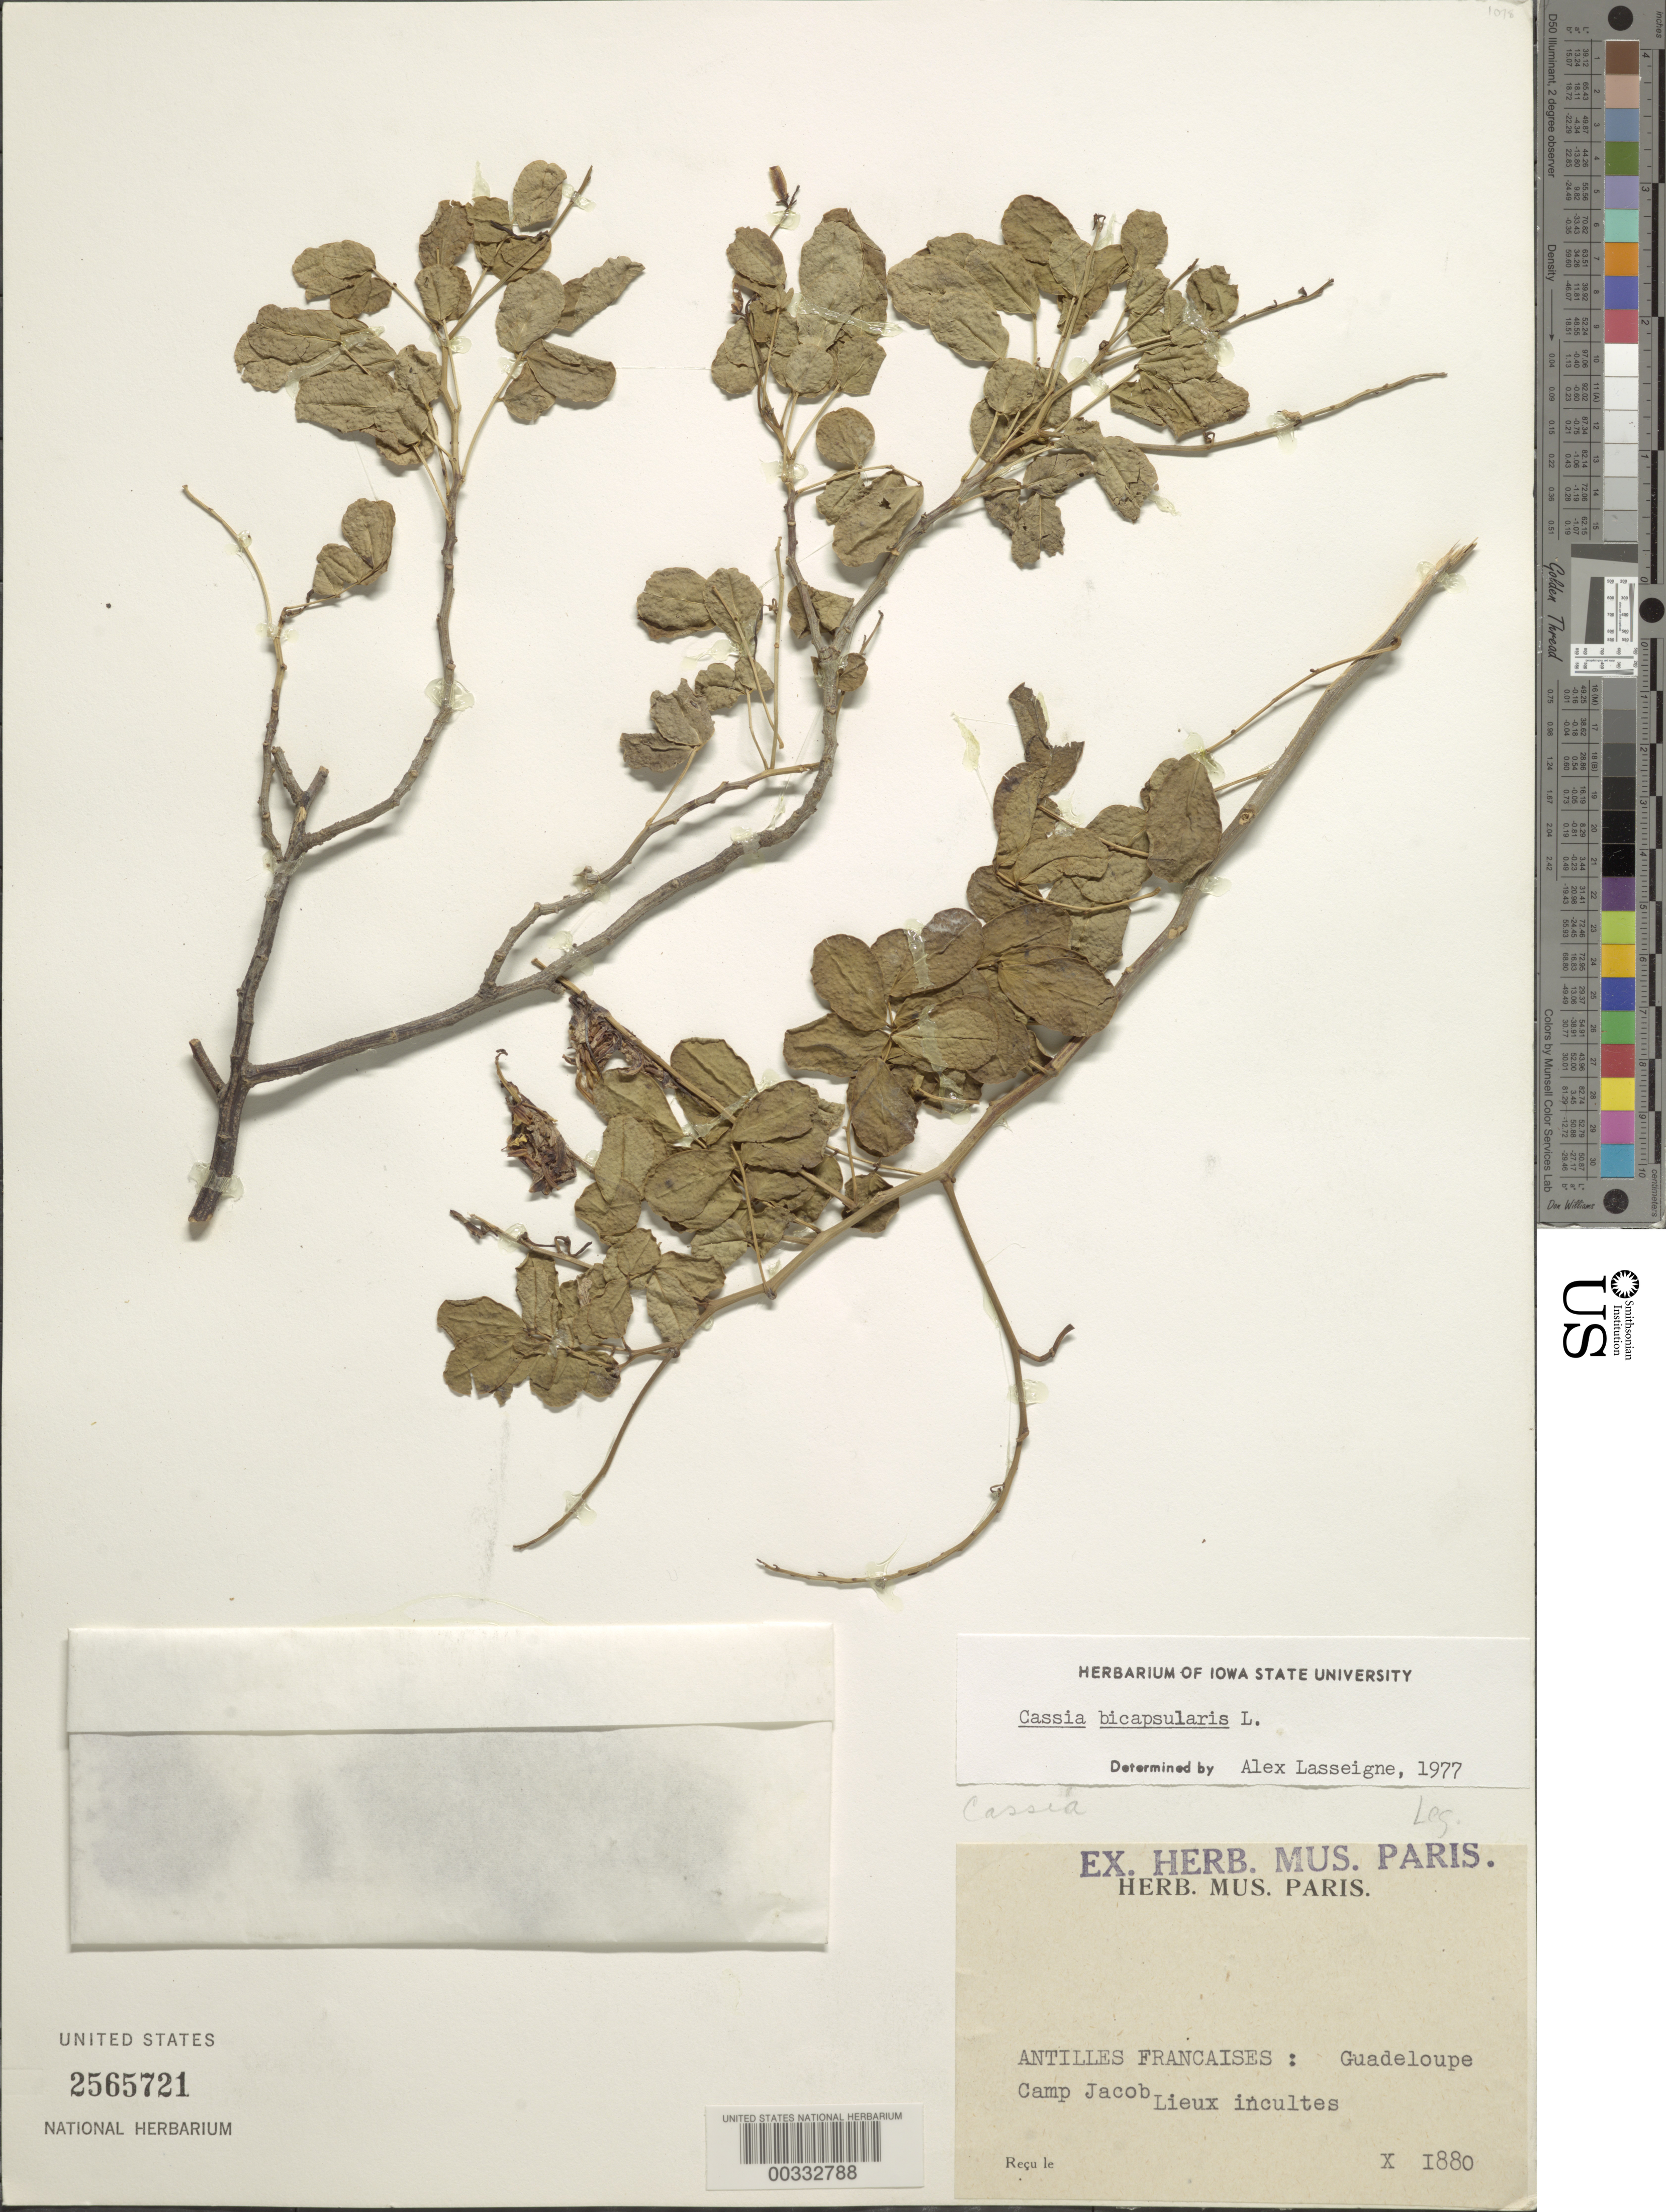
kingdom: Plantae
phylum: Tracheophyta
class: Magnoliopsida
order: Fabales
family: Fabaceae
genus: Senna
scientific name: Senna bicapsularis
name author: (L.) Roxb.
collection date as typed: Oct 1880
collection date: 1880-10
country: Guadeloupe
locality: Camp jacob lieux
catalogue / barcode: US 2565721